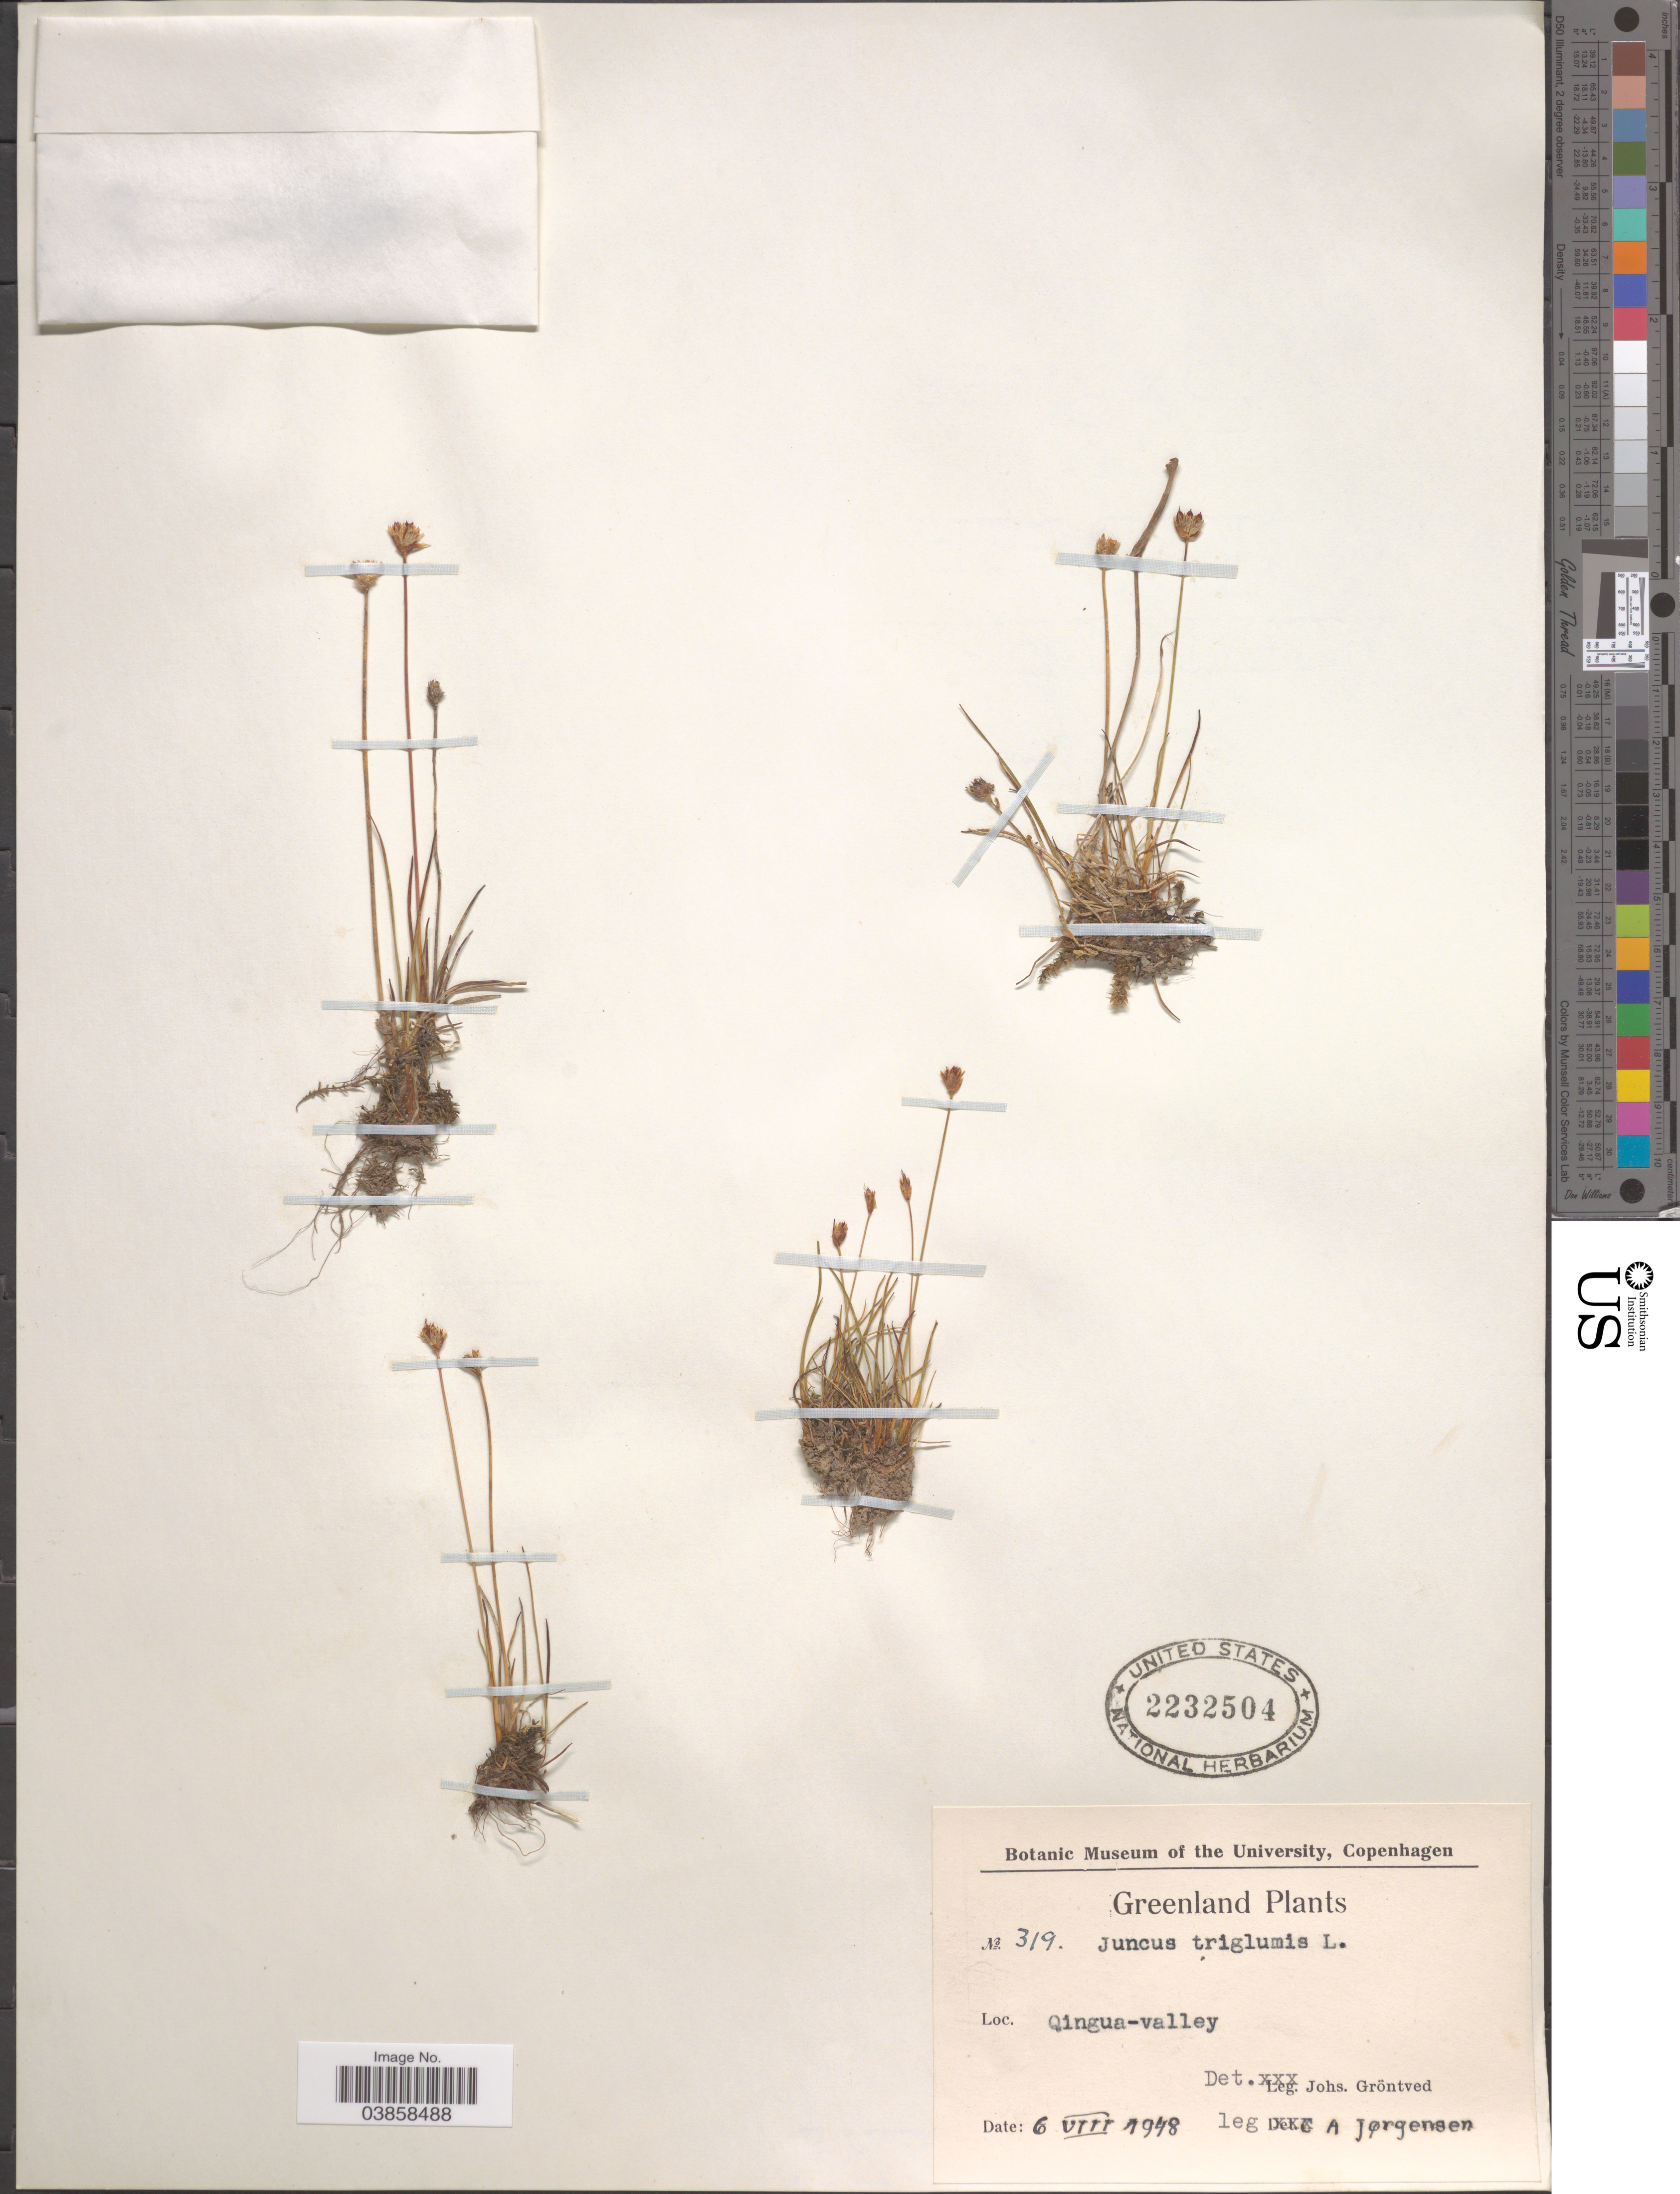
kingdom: Plantae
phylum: Tracheophyta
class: Liliopsida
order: Poales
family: Juncaceae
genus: Juncus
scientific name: Juncus triglumis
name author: L.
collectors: A. Jörgensen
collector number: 319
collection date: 1948-08-06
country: Greenland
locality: Qingua-valley.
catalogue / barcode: US 2232504